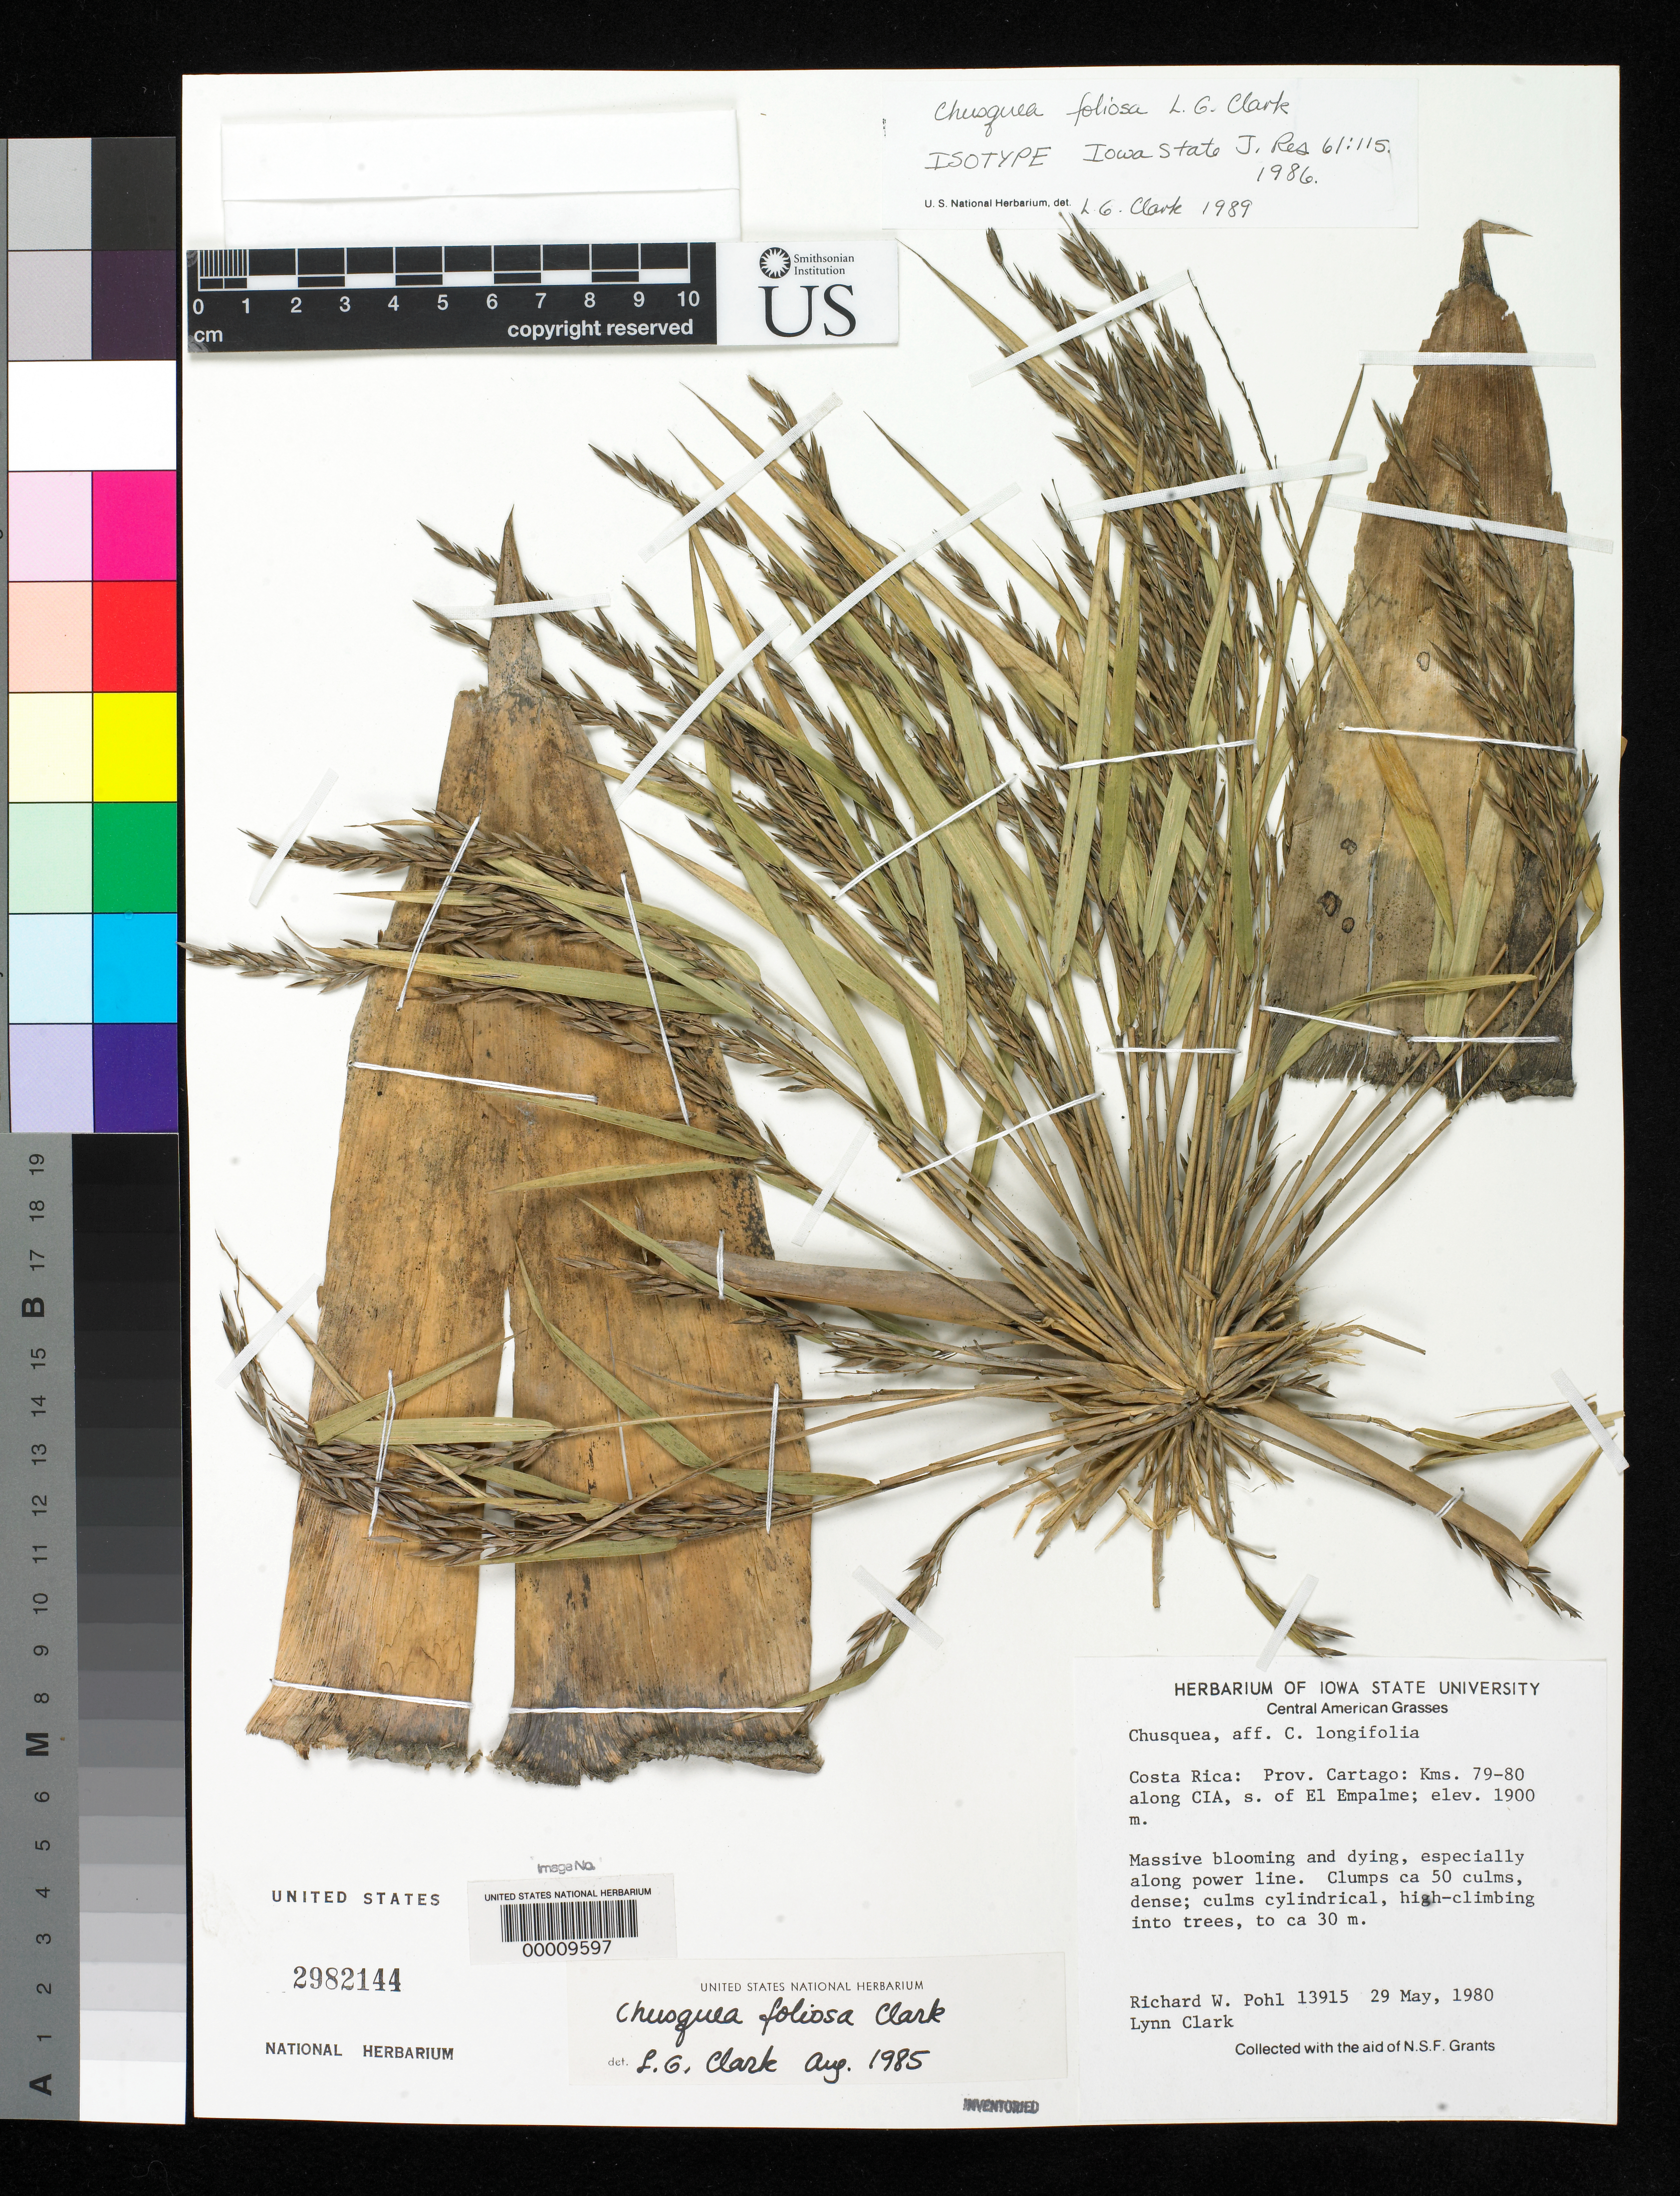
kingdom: Plantae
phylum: Tracheophyta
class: Liliopsida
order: Poales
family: Poaceae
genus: Chusquea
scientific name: Chusquea foliosa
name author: L.G. Clark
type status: Isotype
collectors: R. W. Pohl & L. G. Clark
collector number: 13915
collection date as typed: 29 May 1980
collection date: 1980-05-29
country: Costa Rica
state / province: Cartago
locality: Kms 79-80 along Cia, S of El Empalme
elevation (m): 1900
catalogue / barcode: US 2982144